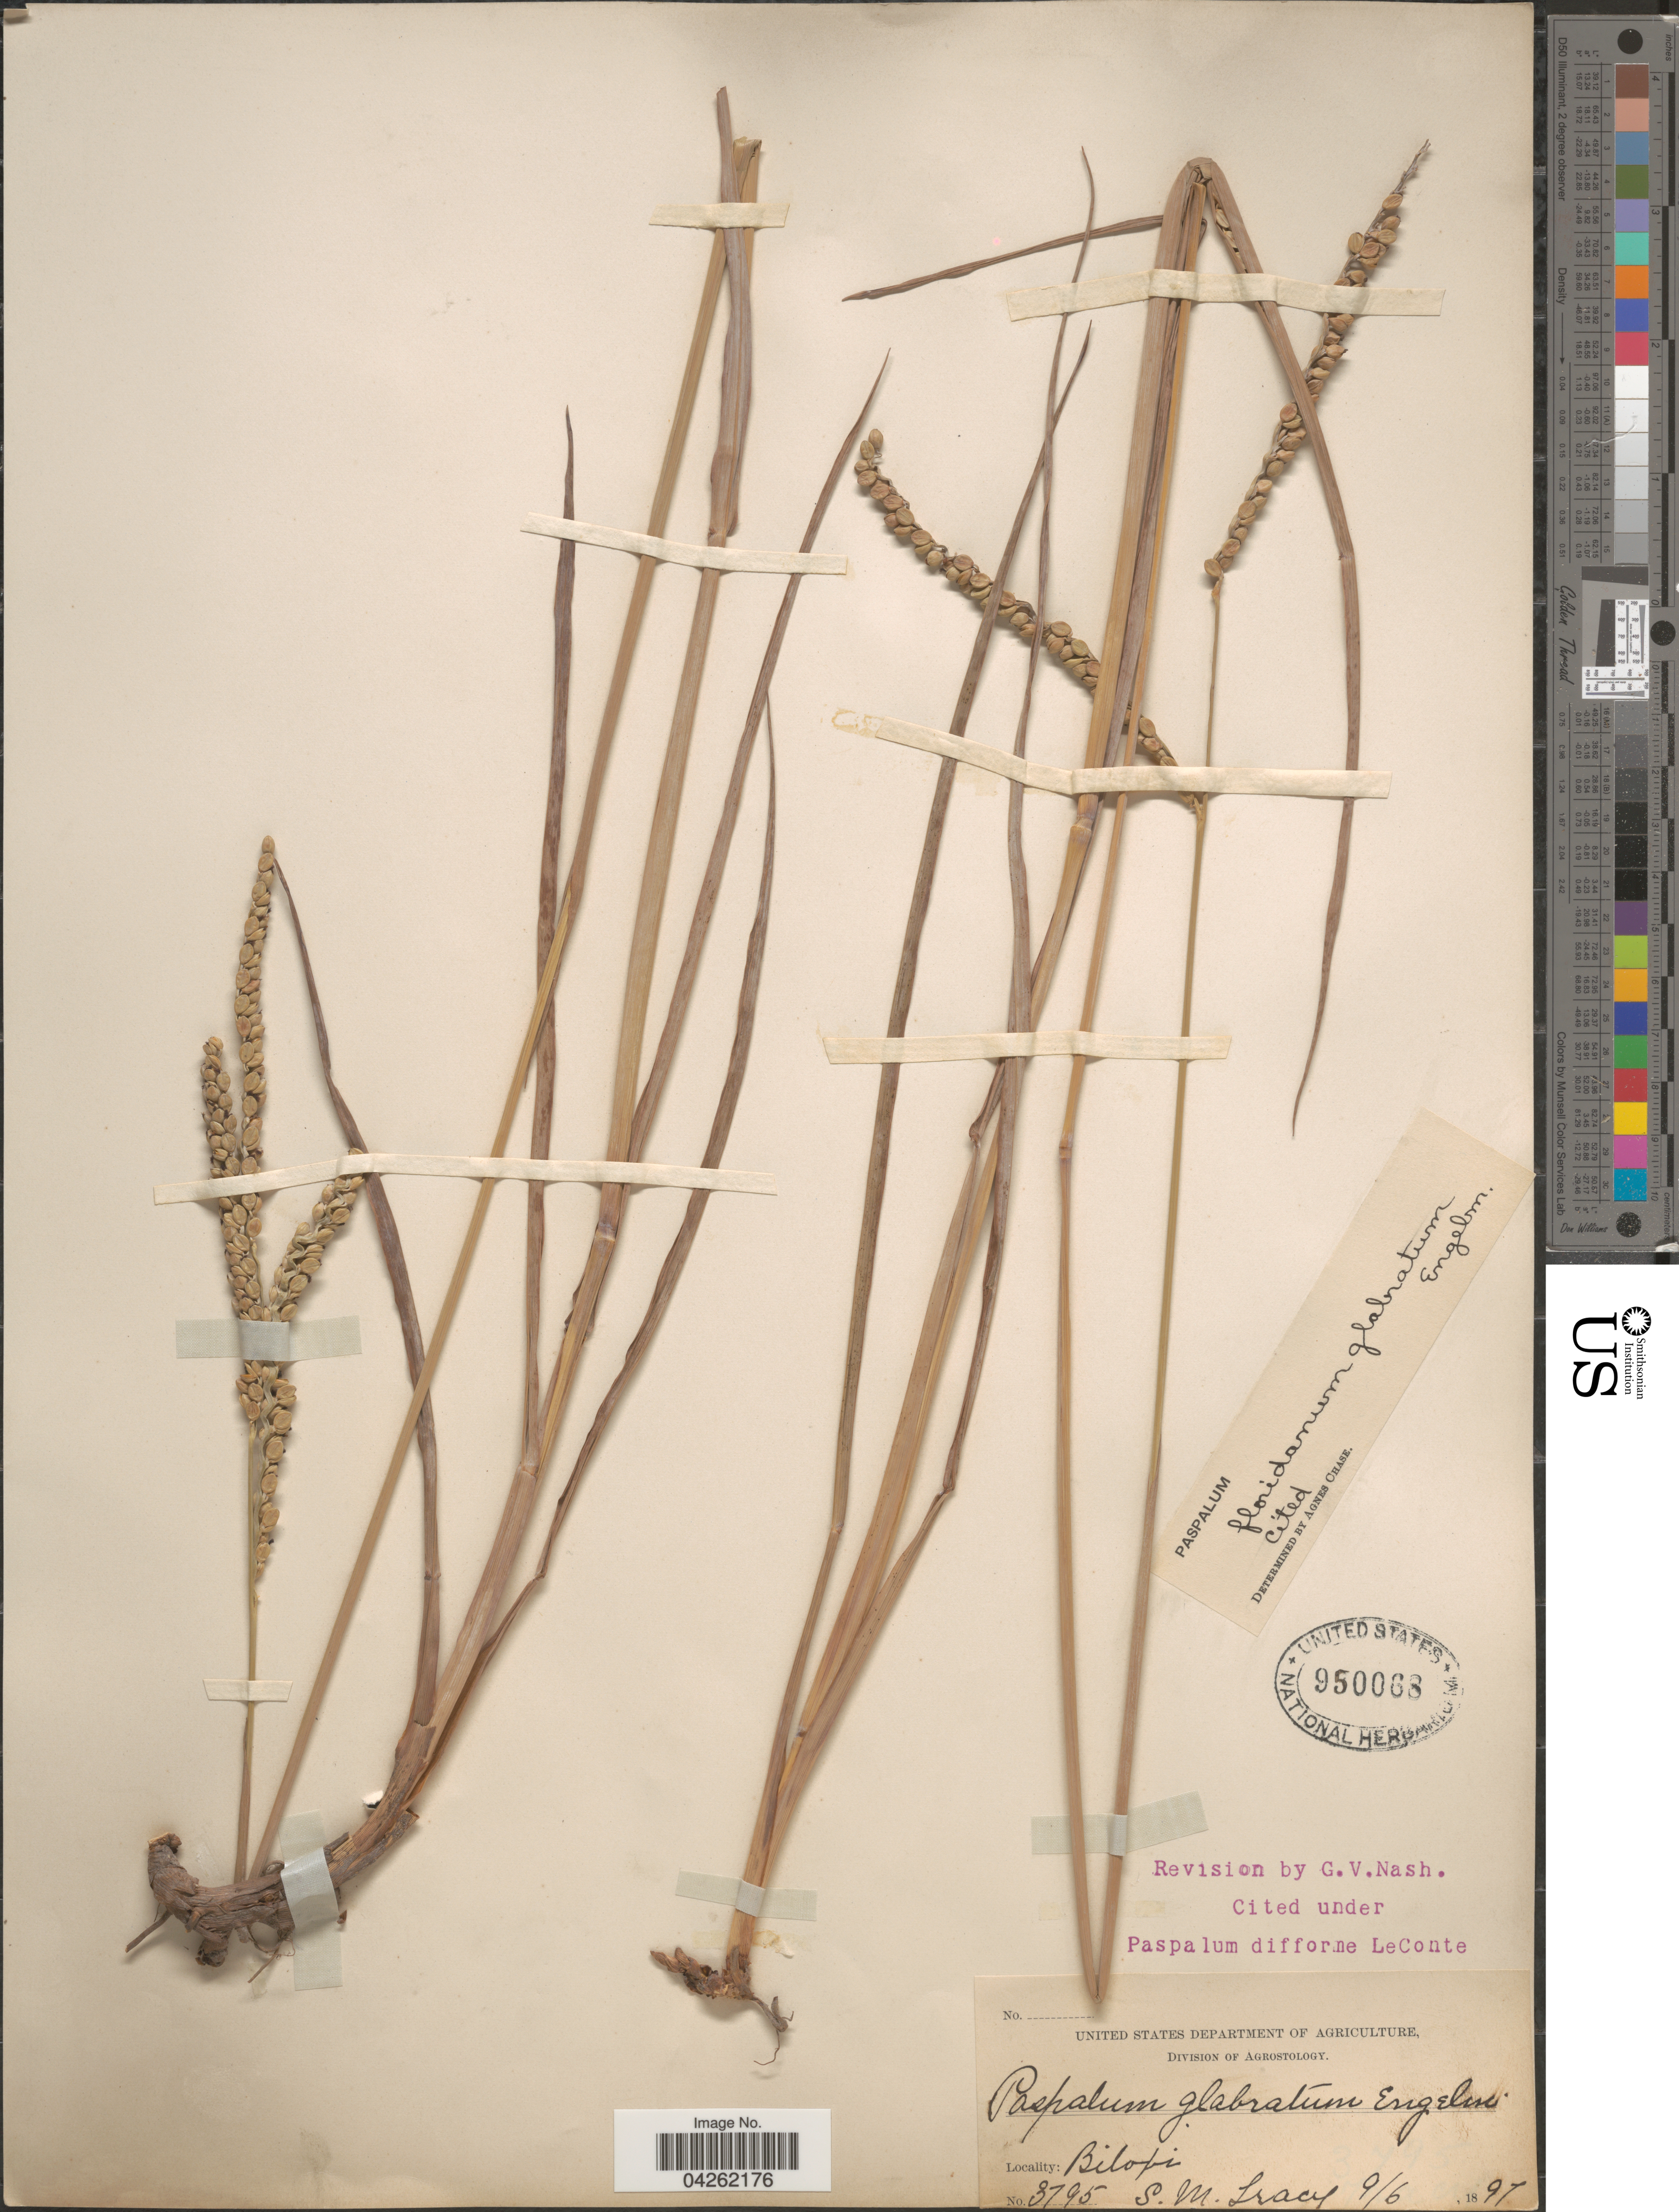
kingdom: Plantae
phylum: Tracheophyta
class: Liliopsida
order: Poales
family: Poaceae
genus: Paspalum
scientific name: Paspalum floridanum var. glabratum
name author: Engelm. ex Vasey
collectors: S. M. Tracy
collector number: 3795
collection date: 1897-09-06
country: United States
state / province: Mississippi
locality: Biloxi.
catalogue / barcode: US 950068